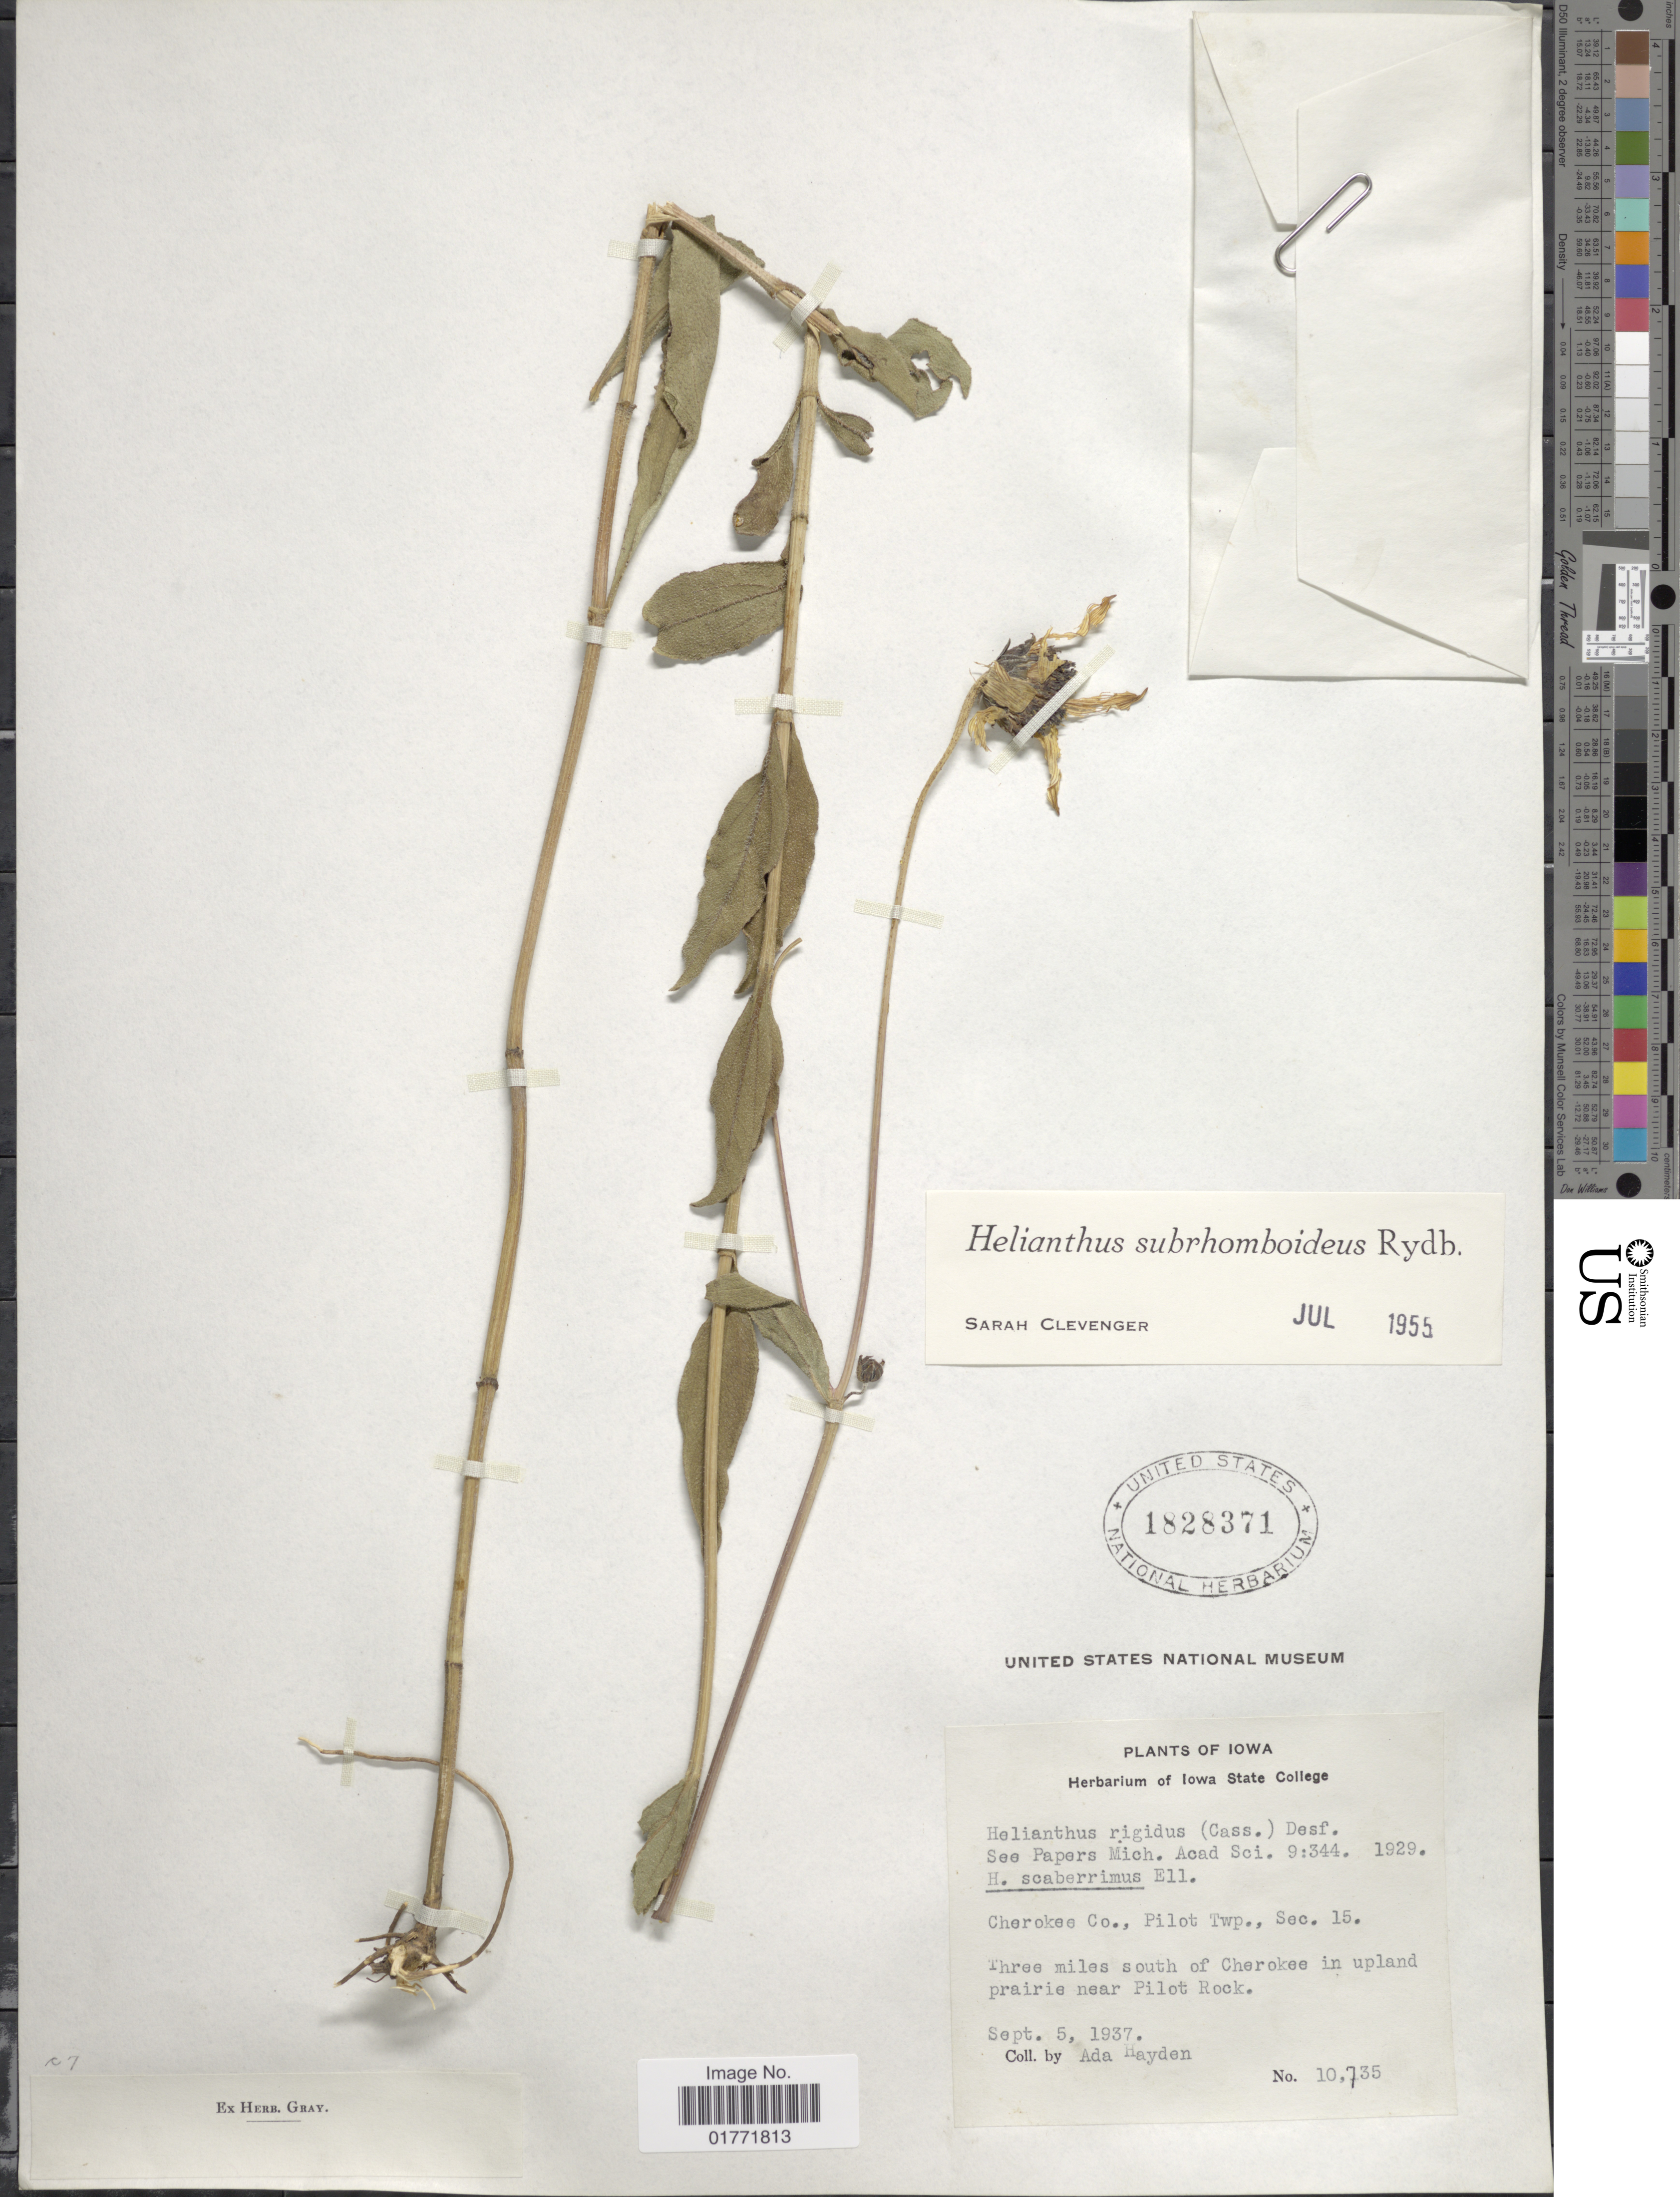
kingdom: Plantae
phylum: Tracheophyta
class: Magnoliopsida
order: Asterales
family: Asteraceae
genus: Helianthus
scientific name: Helianthus subrhomboideus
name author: Rydb.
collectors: Ada Hayden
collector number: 10735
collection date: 1937-09-05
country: United States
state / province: Iowa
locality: Iowa. Cherokee Co., Pilot Twp., Sec 15. Three miles south of Cherokee in upland prairie near Pilot Rock.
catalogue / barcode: US 1828371